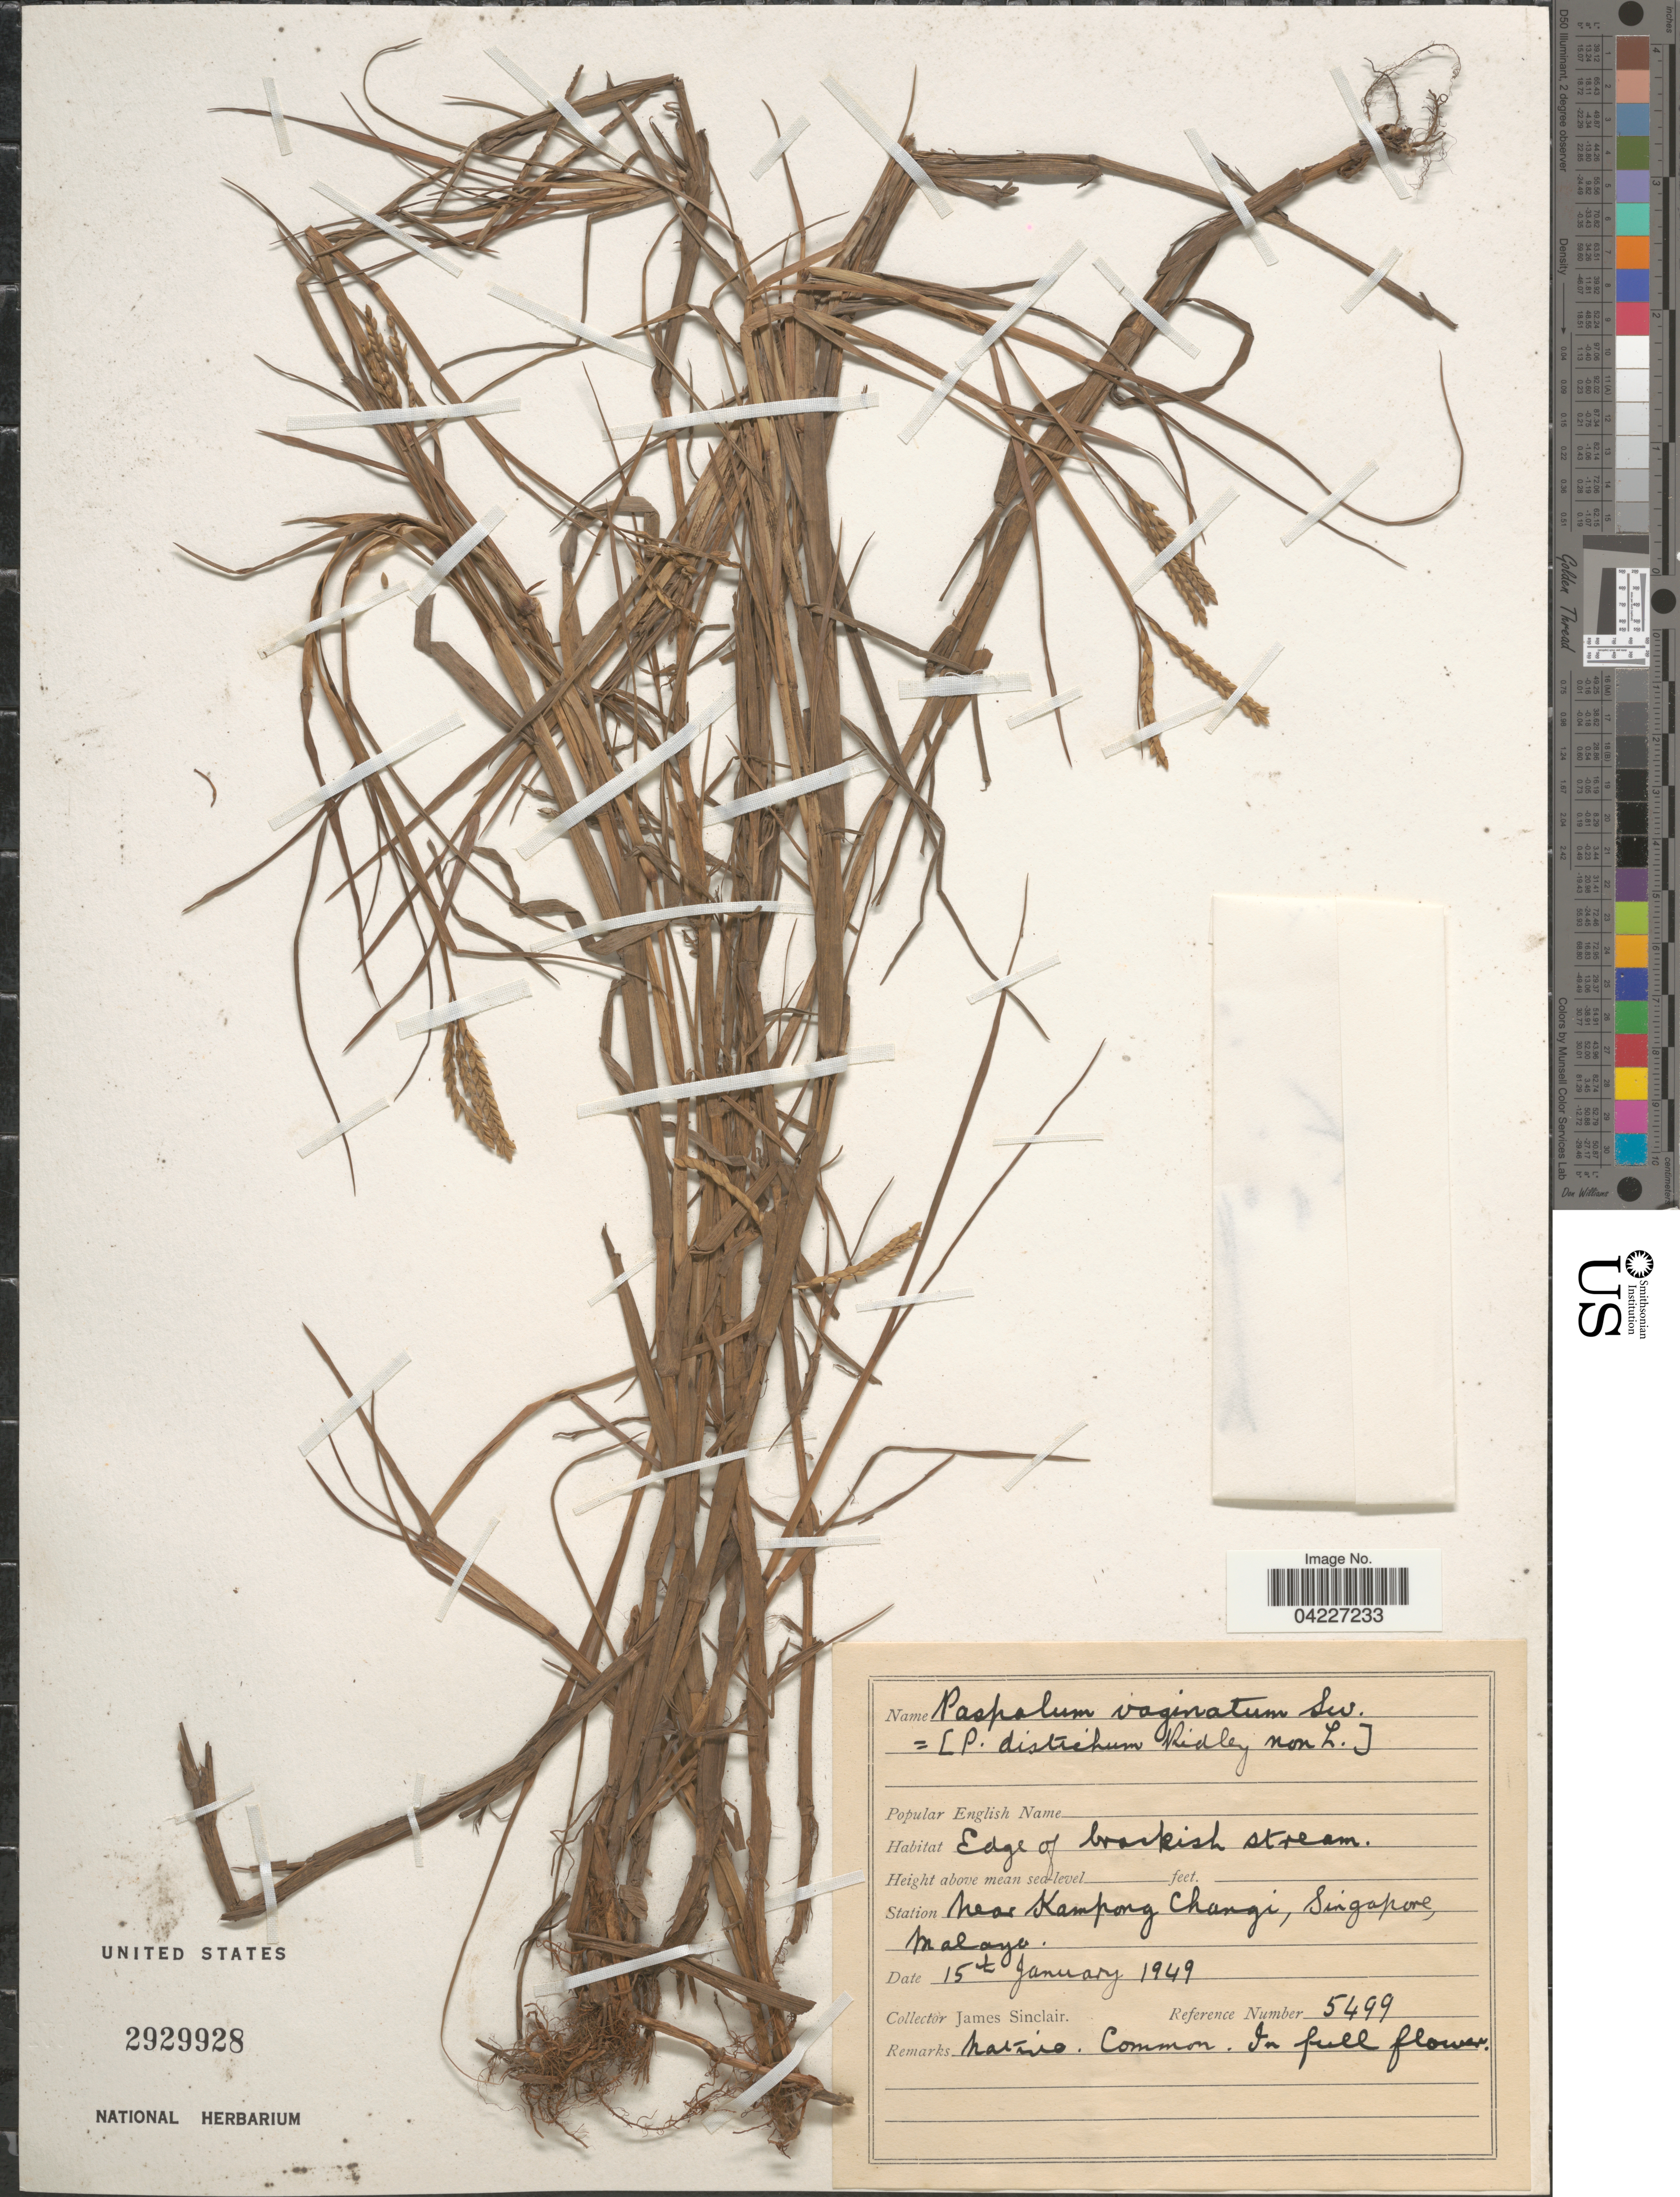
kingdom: Plantae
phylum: Tracheophyta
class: Liliopsida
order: Poales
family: Poaceae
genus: Paspalum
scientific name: Paspalum distichum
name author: L.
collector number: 5499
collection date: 1949-01-15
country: Singapore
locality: Near Kampong Changi, Malaya.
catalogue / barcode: US 2929928